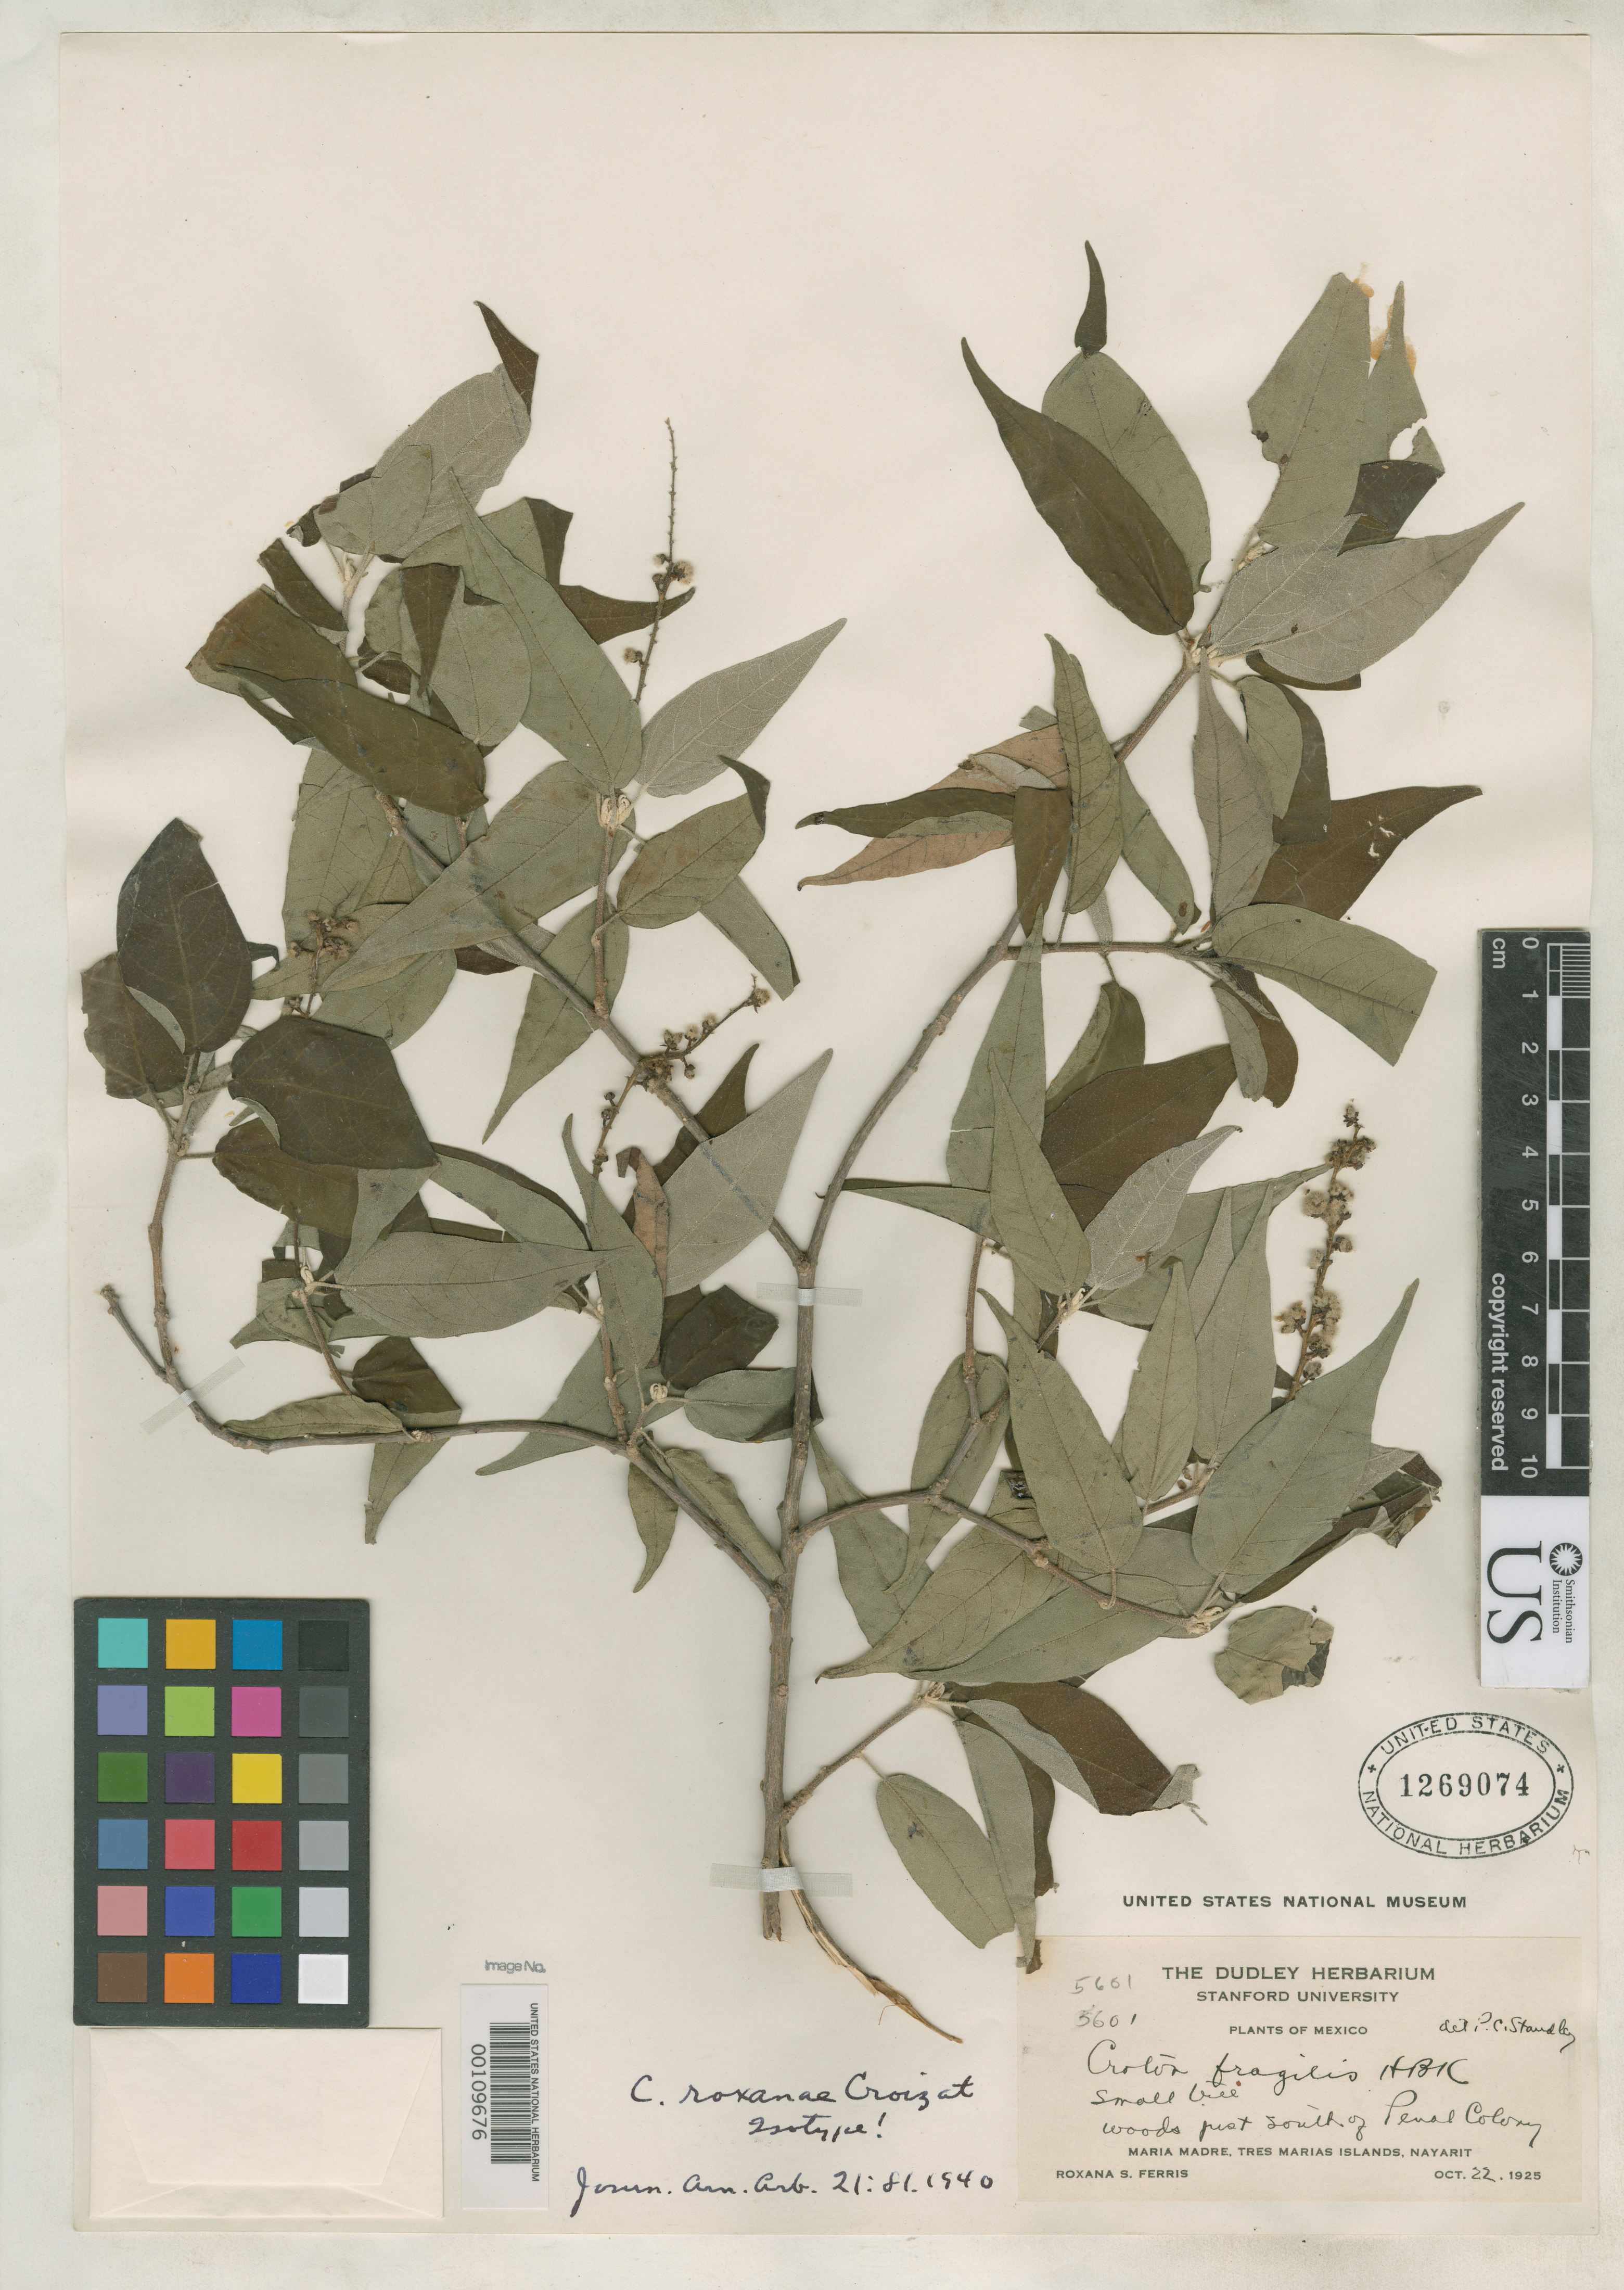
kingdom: Plantae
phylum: Tracheophyta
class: Magnoliopsida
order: Malpighiales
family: Euphorbiaceae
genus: Croton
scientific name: Croton roxanae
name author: Croizat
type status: Isotype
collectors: R. S. Ferris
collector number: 5601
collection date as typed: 22 Oct 1925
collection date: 1925-10-22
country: Mexico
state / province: Nayarit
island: Maria Madre Island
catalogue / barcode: US 1269074